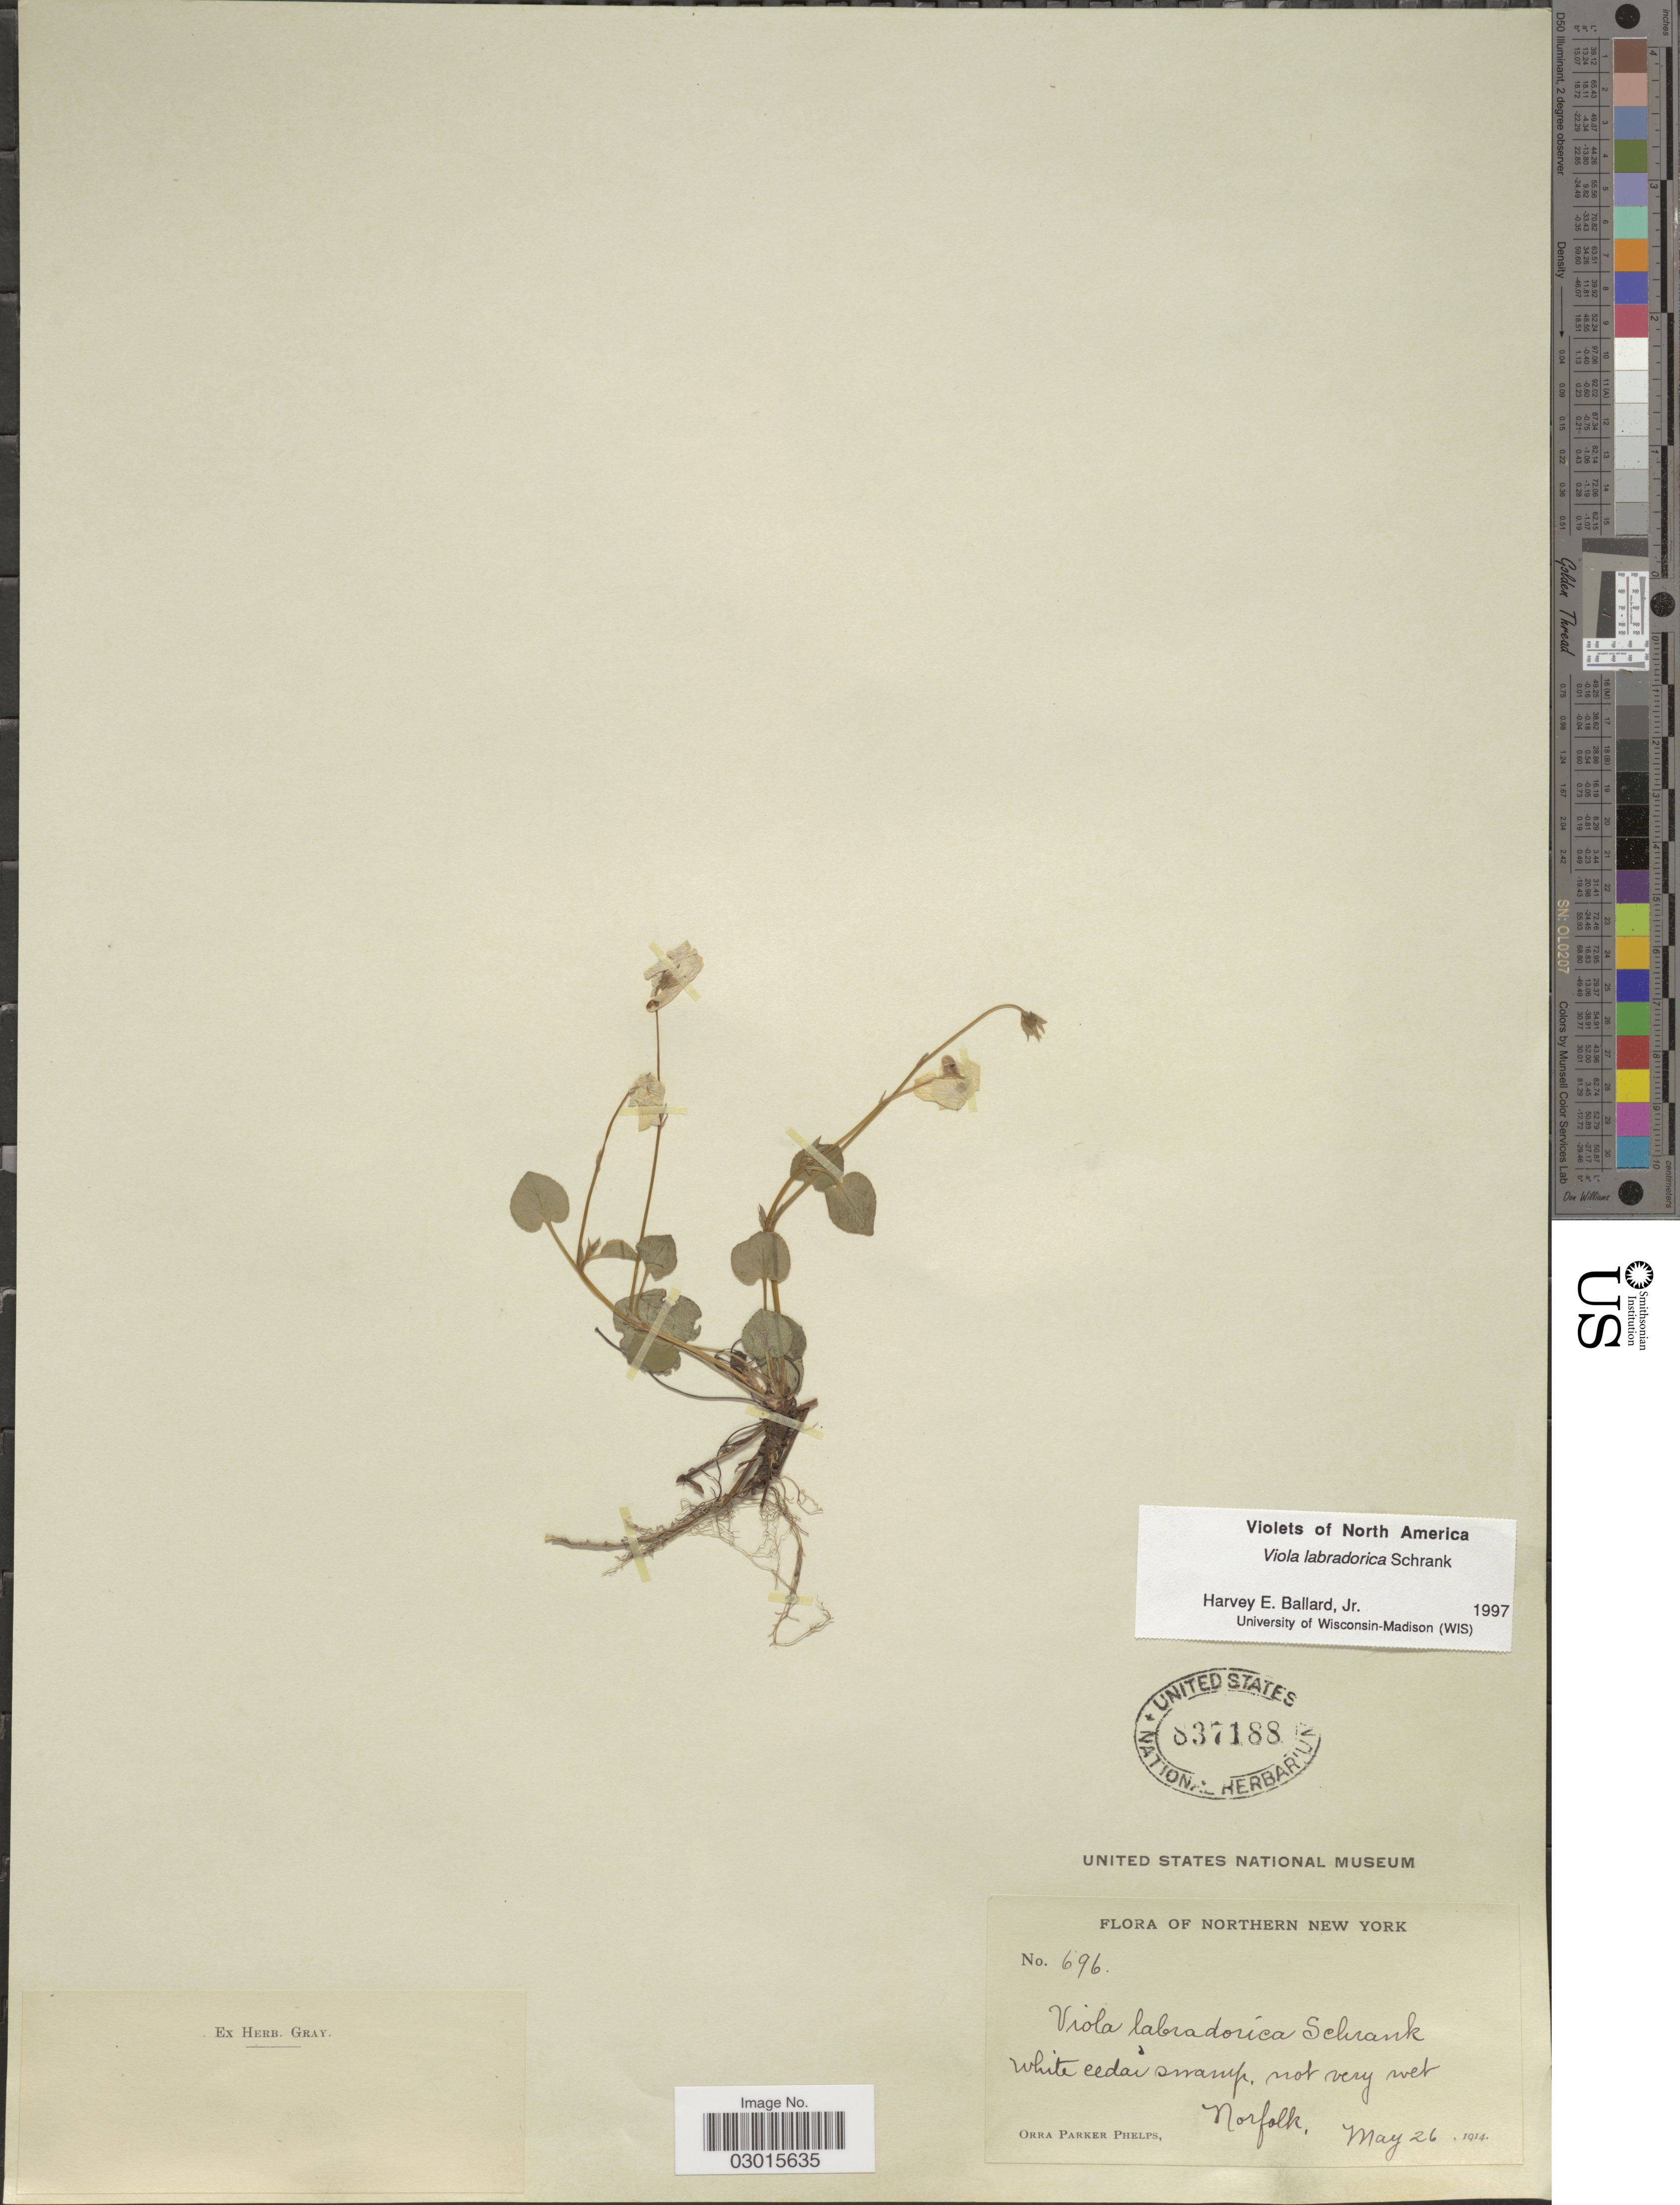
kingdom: Plantae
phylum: Tracheophyta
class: Magnoliopsida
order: Malpighiales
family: Violaceae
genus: Viola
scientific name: Viola labradorica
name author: Schrank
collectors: O. P. Phelps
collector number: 696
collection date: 1914-05-26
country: United States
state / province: New York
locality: Northern New York. Norfolk.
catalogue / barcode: US 837188